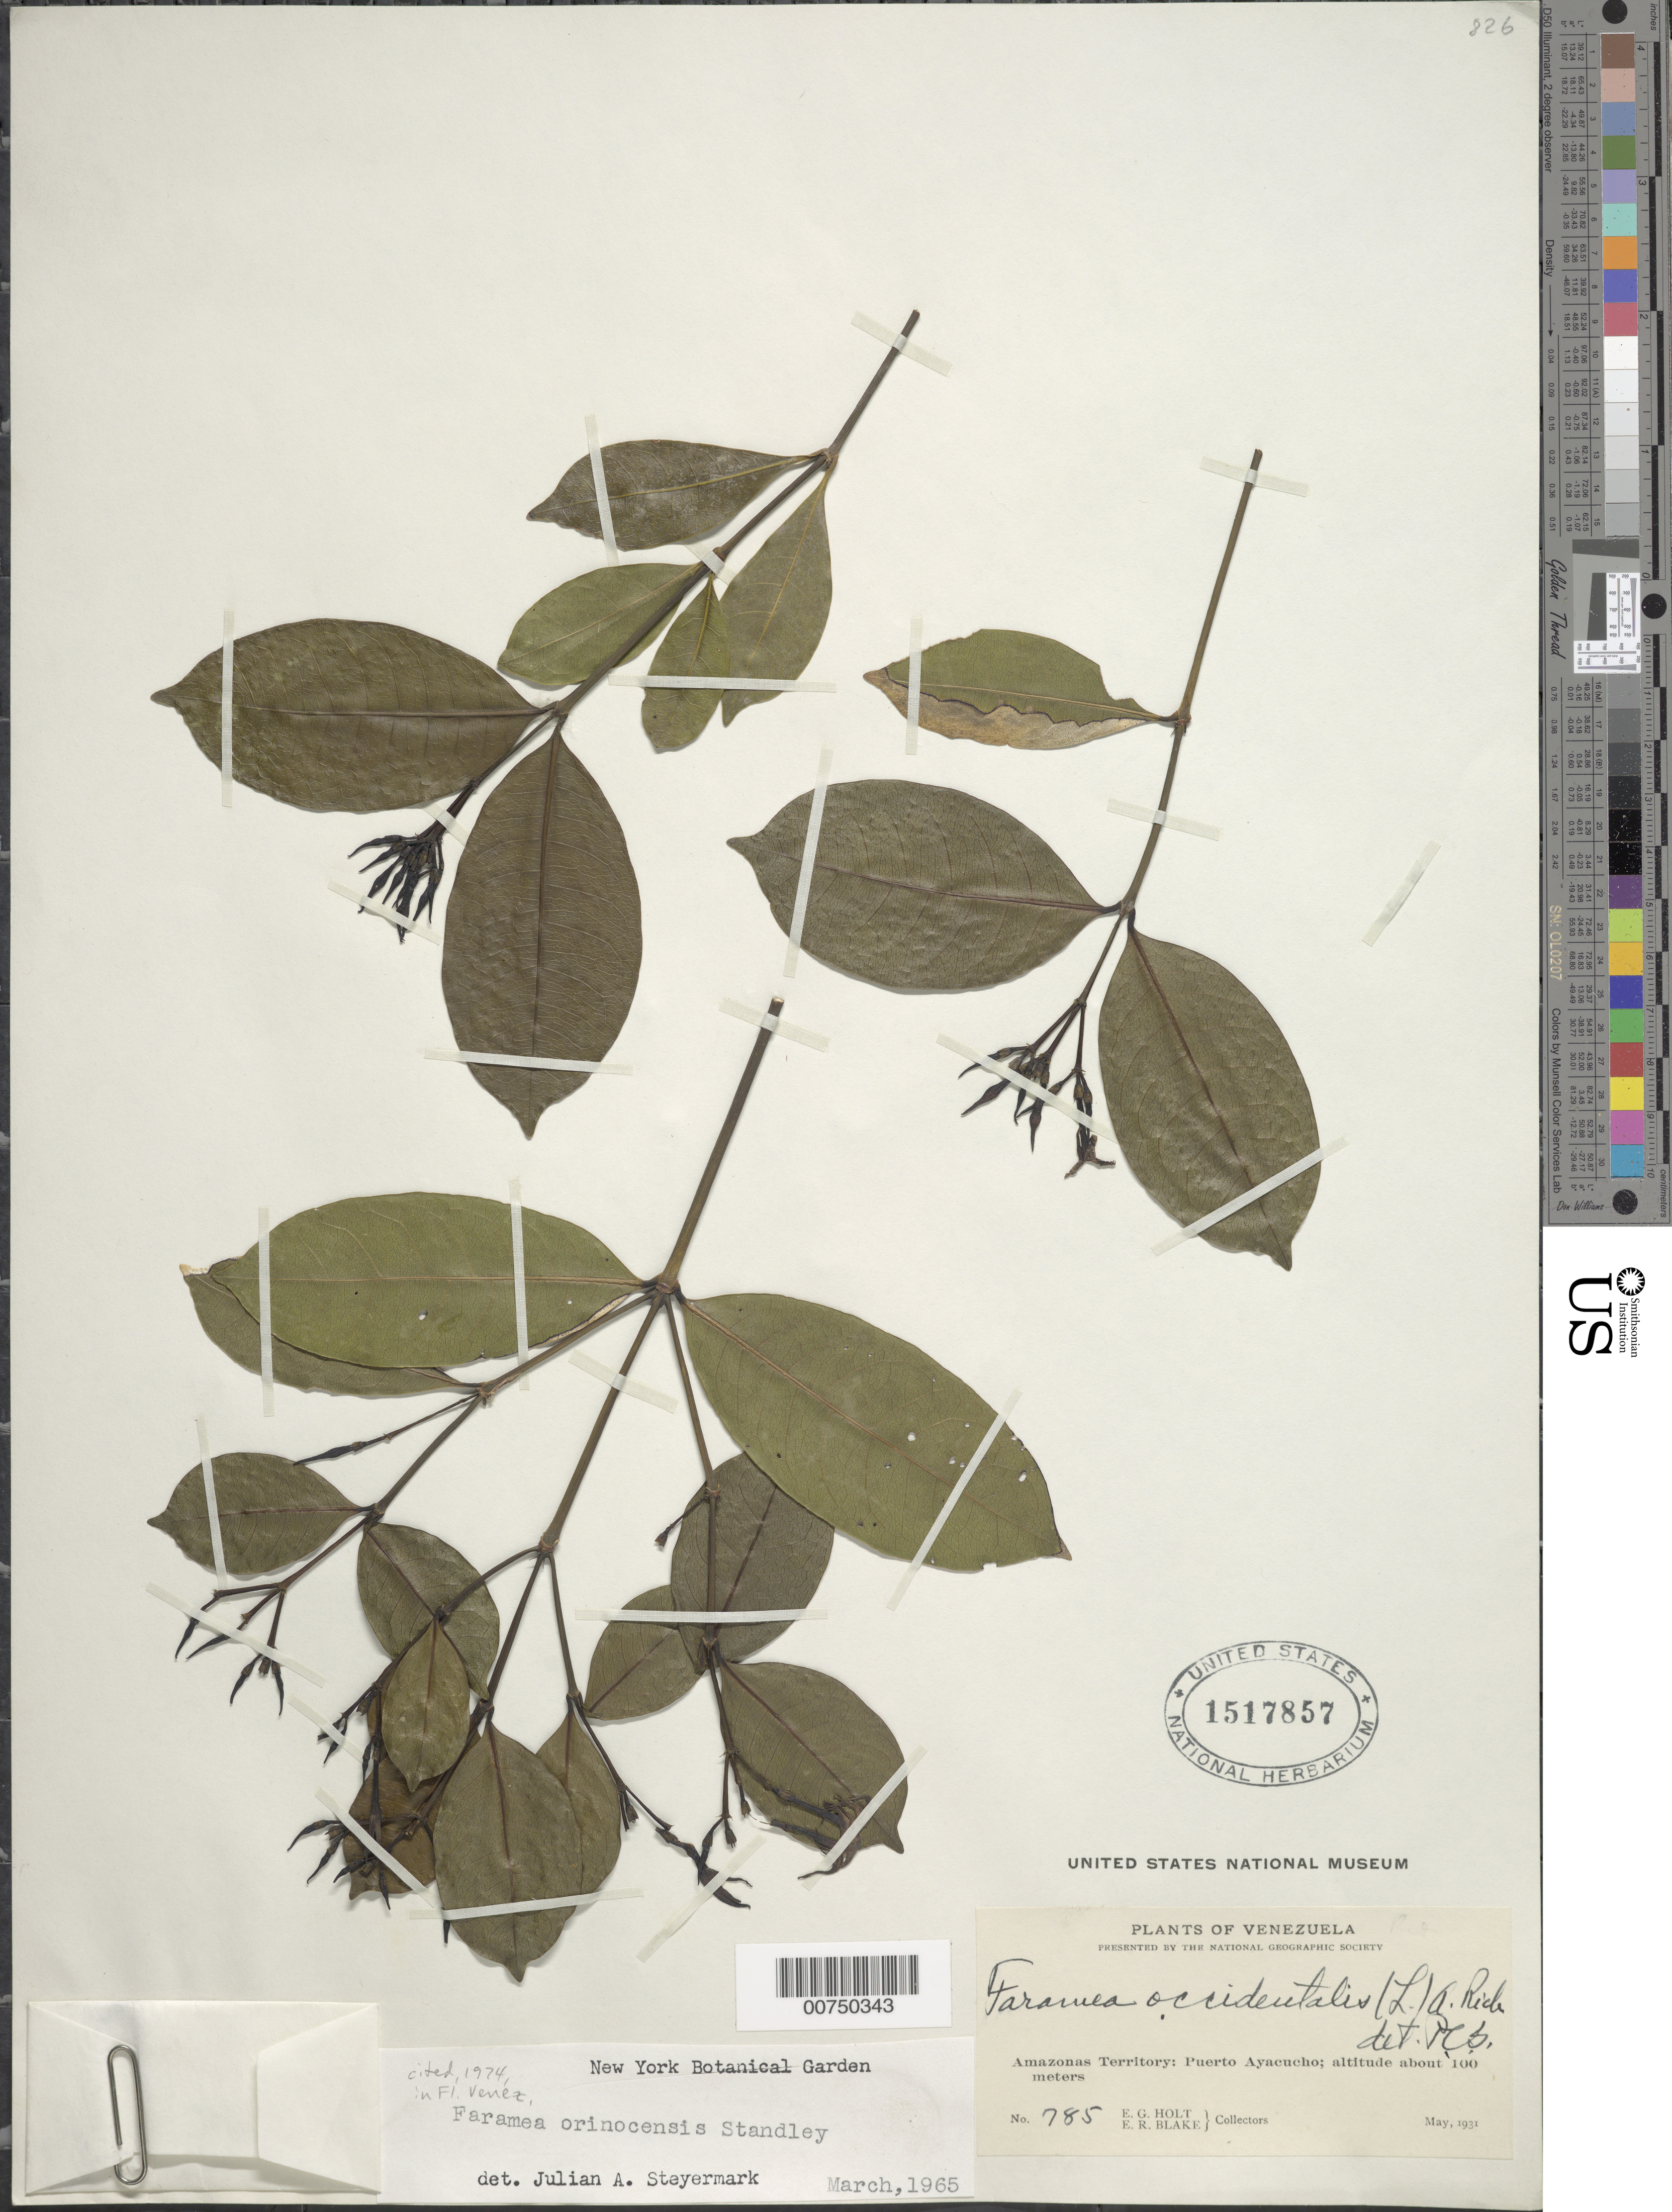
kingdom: Plantae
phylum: Tracheophyta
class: Magnoliopsida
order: Gentianales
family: Rubiaceae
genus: Faramea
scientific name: Faramea orinocensis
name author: Standl.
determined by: Steyermark, Julian A., (VEN)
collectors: E. Holt & E. R. Blake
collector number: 785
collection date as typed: May-31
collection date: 1931-05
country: Venezuela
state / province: Amazonas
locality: Puerto Ayacucho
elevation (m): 100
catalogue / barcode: US 1517857